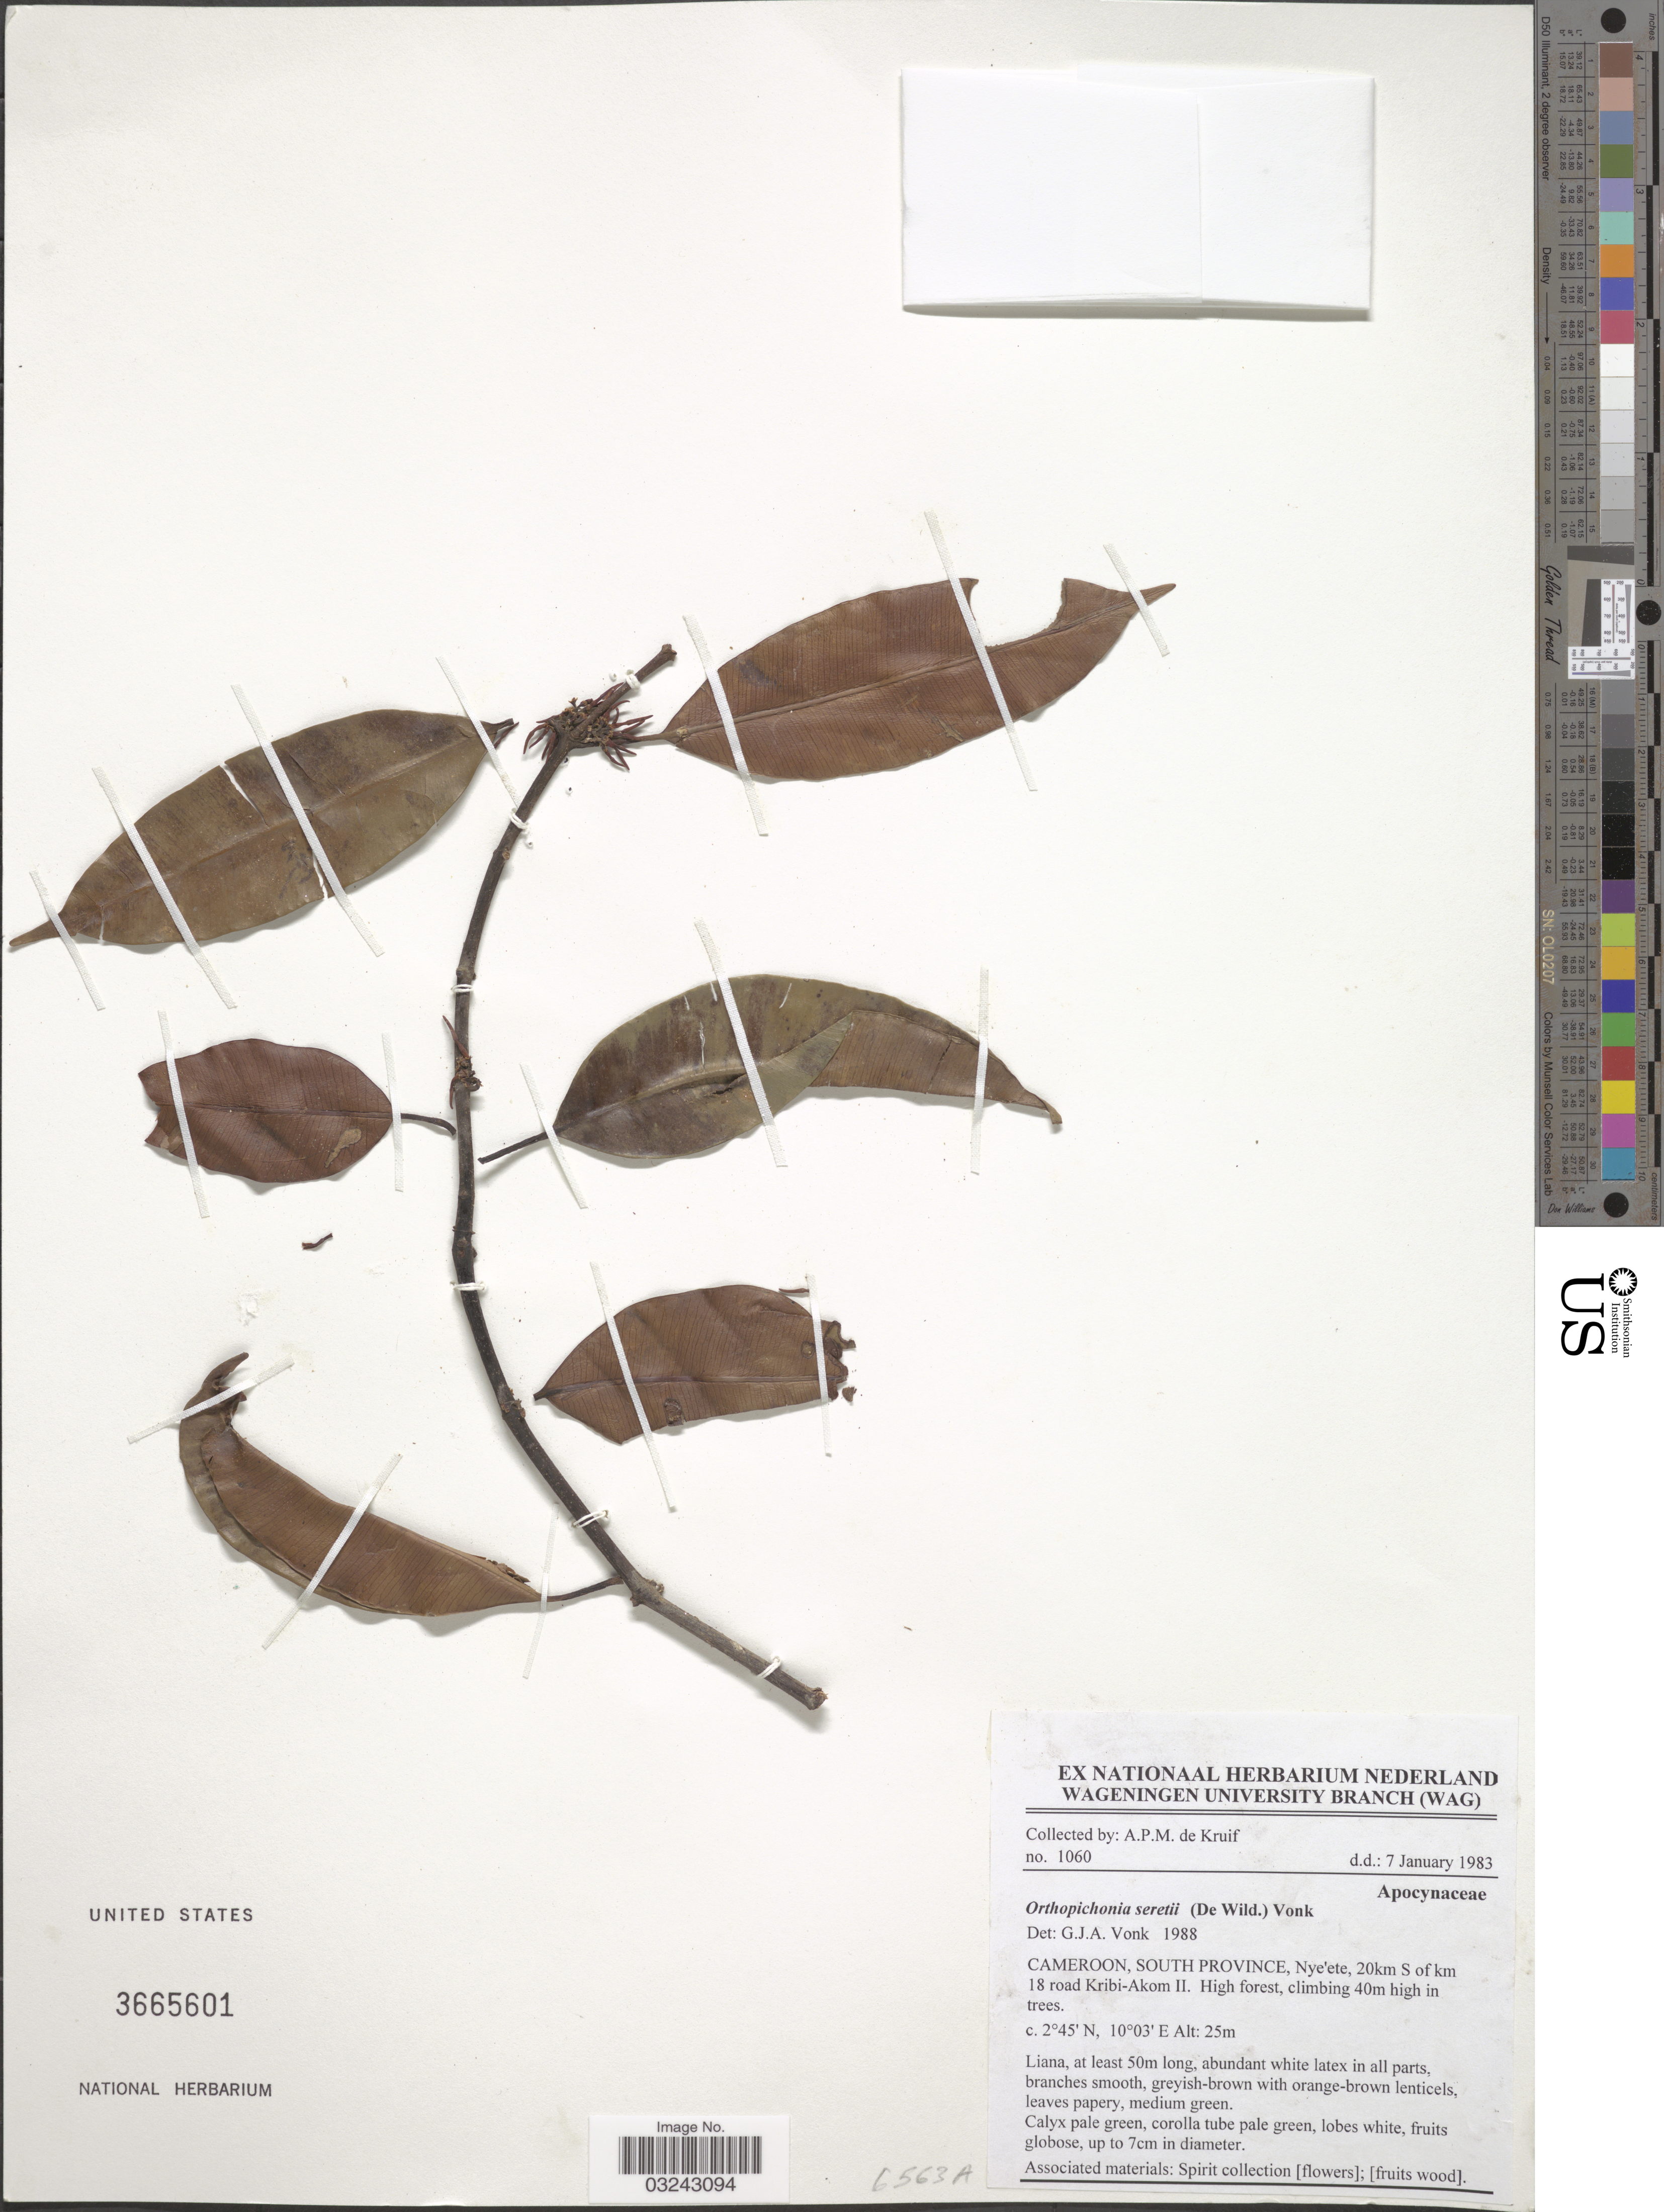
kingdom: Plantae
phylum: Tracheophyta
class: Magnoliopsida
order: Gentianales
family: Apocynaceae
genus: Orthopichonia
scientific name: Orthopichonia seretii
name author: (De Wild.) Vonk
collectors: A. P. de Kruif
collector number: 1060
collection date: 1983-01-07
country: Cameroon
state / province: Sud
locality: South Province, Nye'ete, 20km S of km 18 road Kribi-Akom II.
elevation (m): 25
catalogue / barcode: US 3665601